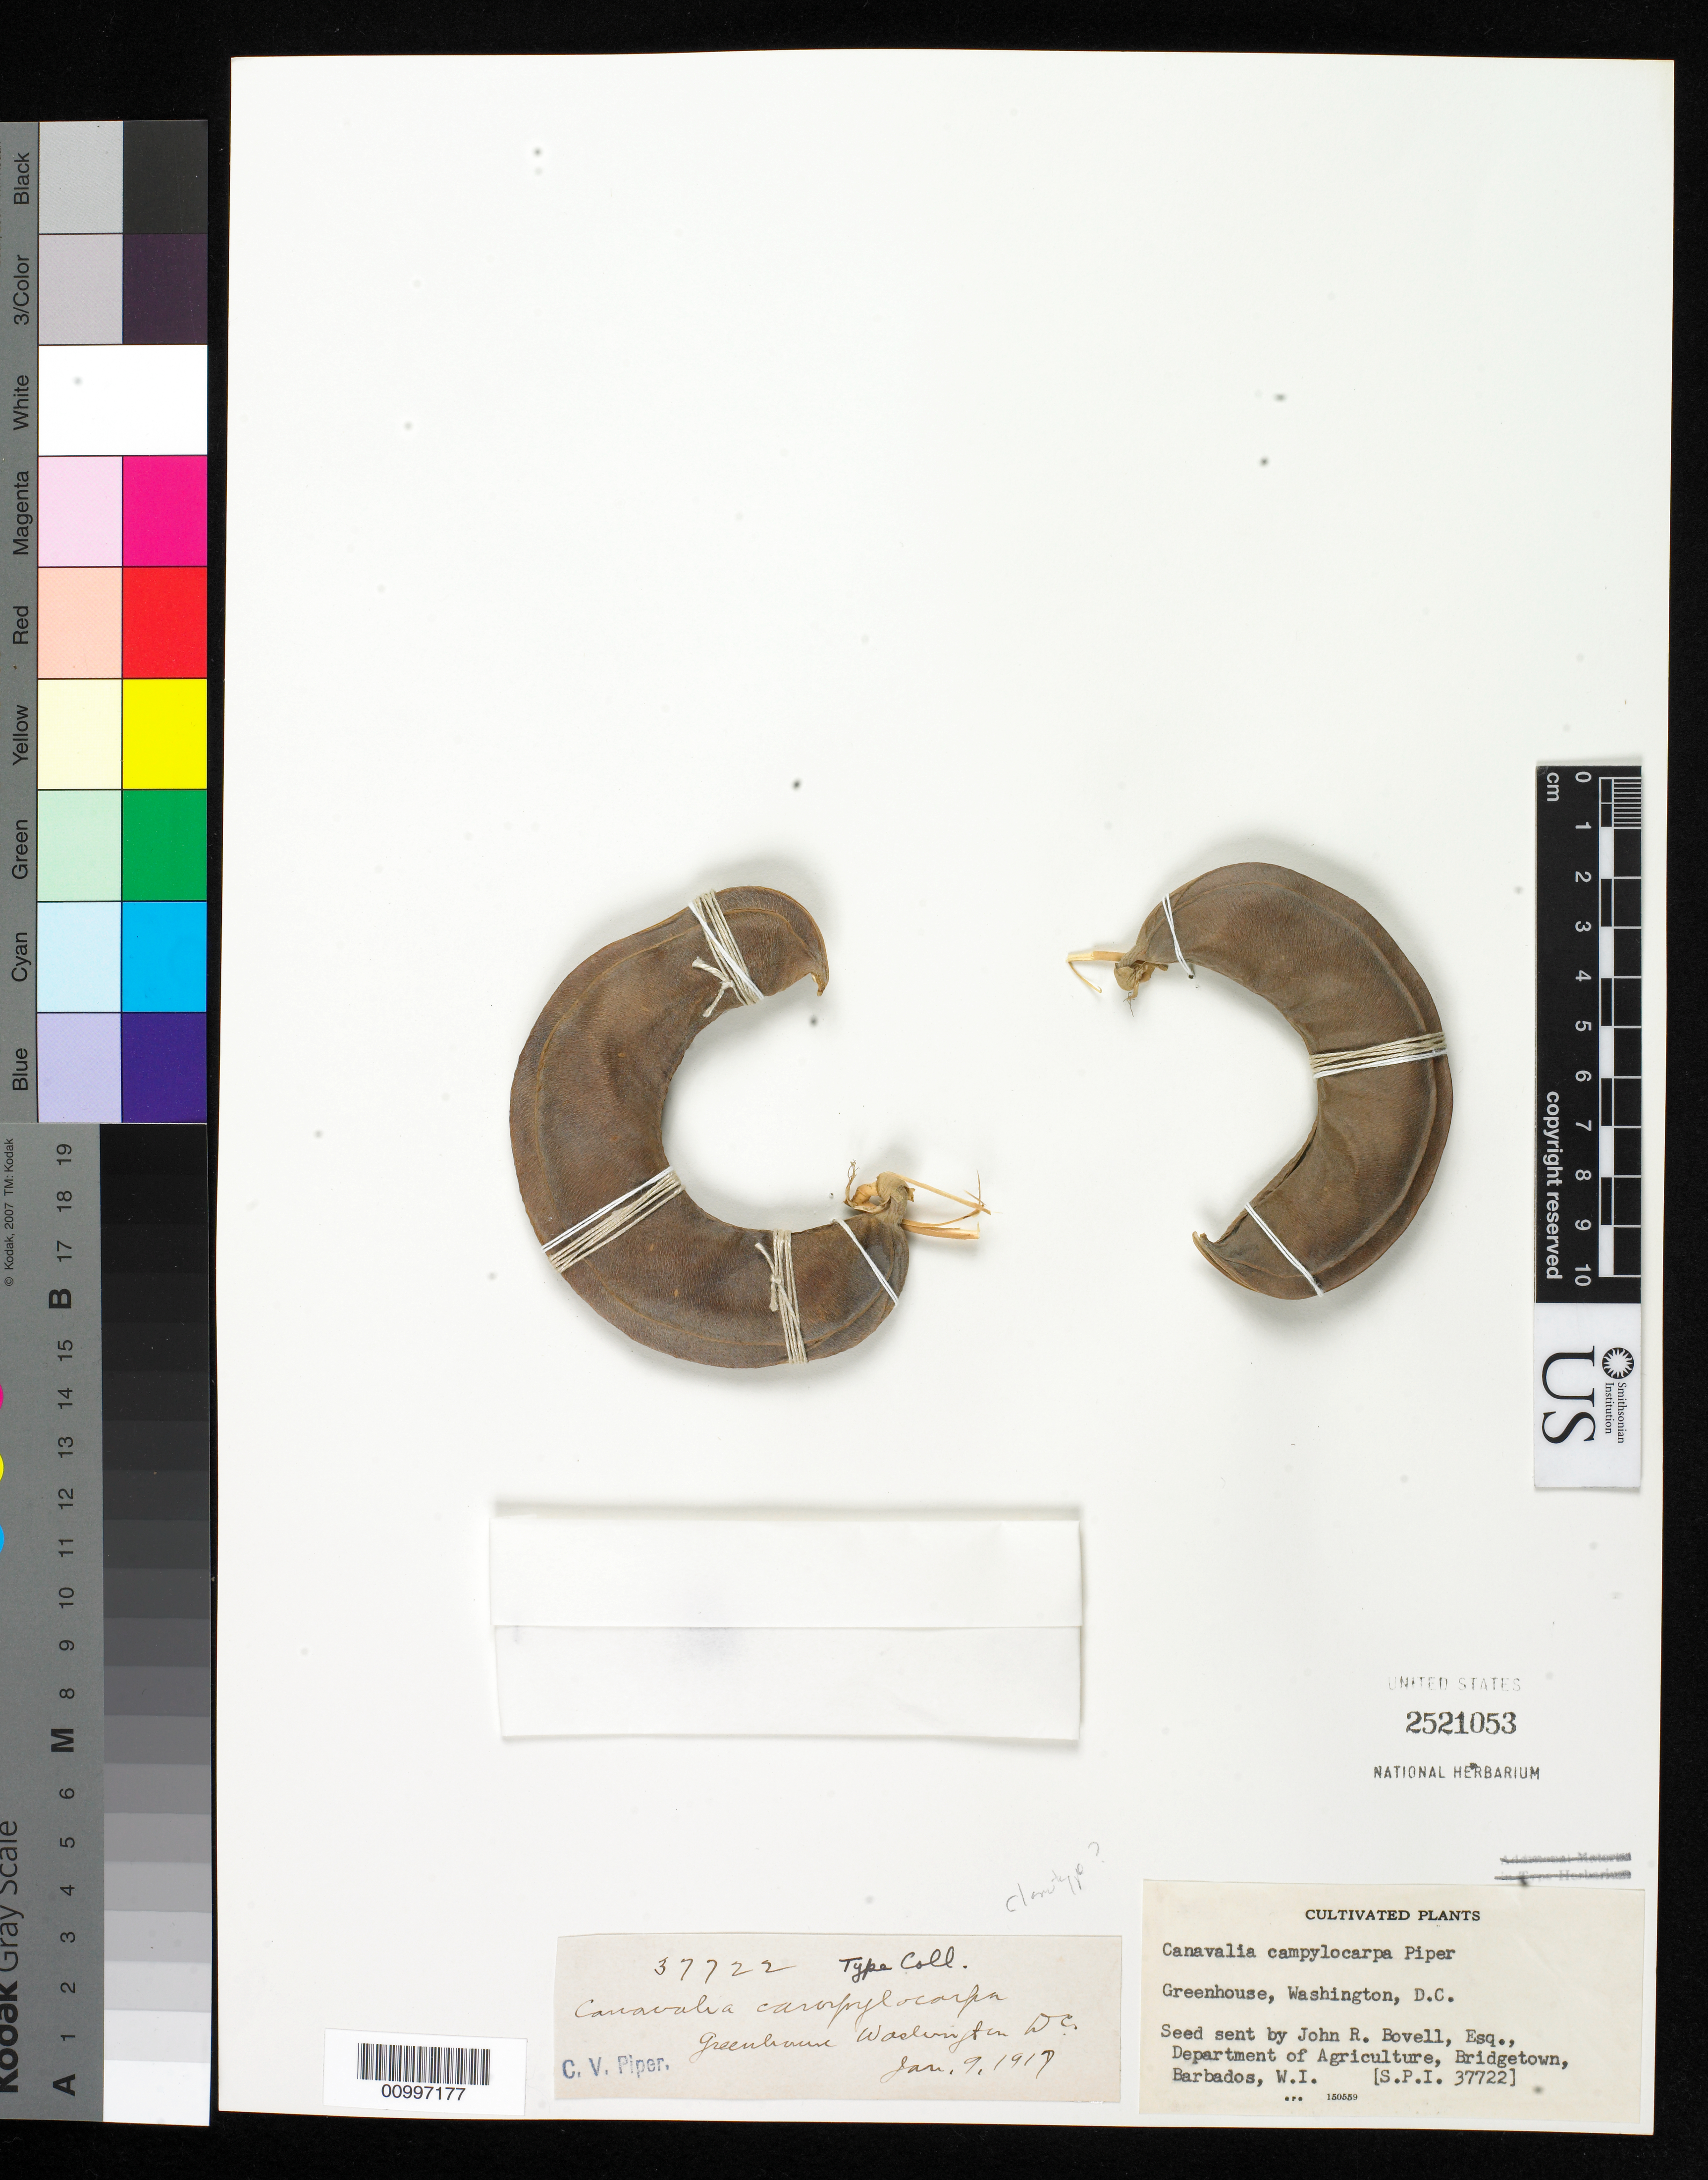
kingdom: Plantae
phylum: Tracheophyta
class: Magnoliopsida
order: Fabales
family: Fabaceae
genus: Canavalia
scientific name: Canavalia campylocarpa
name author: Piper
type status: Type Collection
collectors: C. V. Piper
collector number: S.P.I. 37722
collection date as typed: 09 Jan 1917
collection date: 1917-01-09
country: Barbados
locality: Greenhouse, Washington, D.C.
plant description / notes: Paratype or clonotype? Piper annotated 2 sheets pressed from plant cultivated in greenhouse as "type sheet #1" and "type sheet #2". Capsules apparently collected from type plant at later date. (Piper's label altered, "Type coll." added in another hand); Label, "Seed sent by John R. Bovell, Esq., Department of Agriculture, Bridgetown, Barbados, W.I."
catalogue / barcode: US 2521053